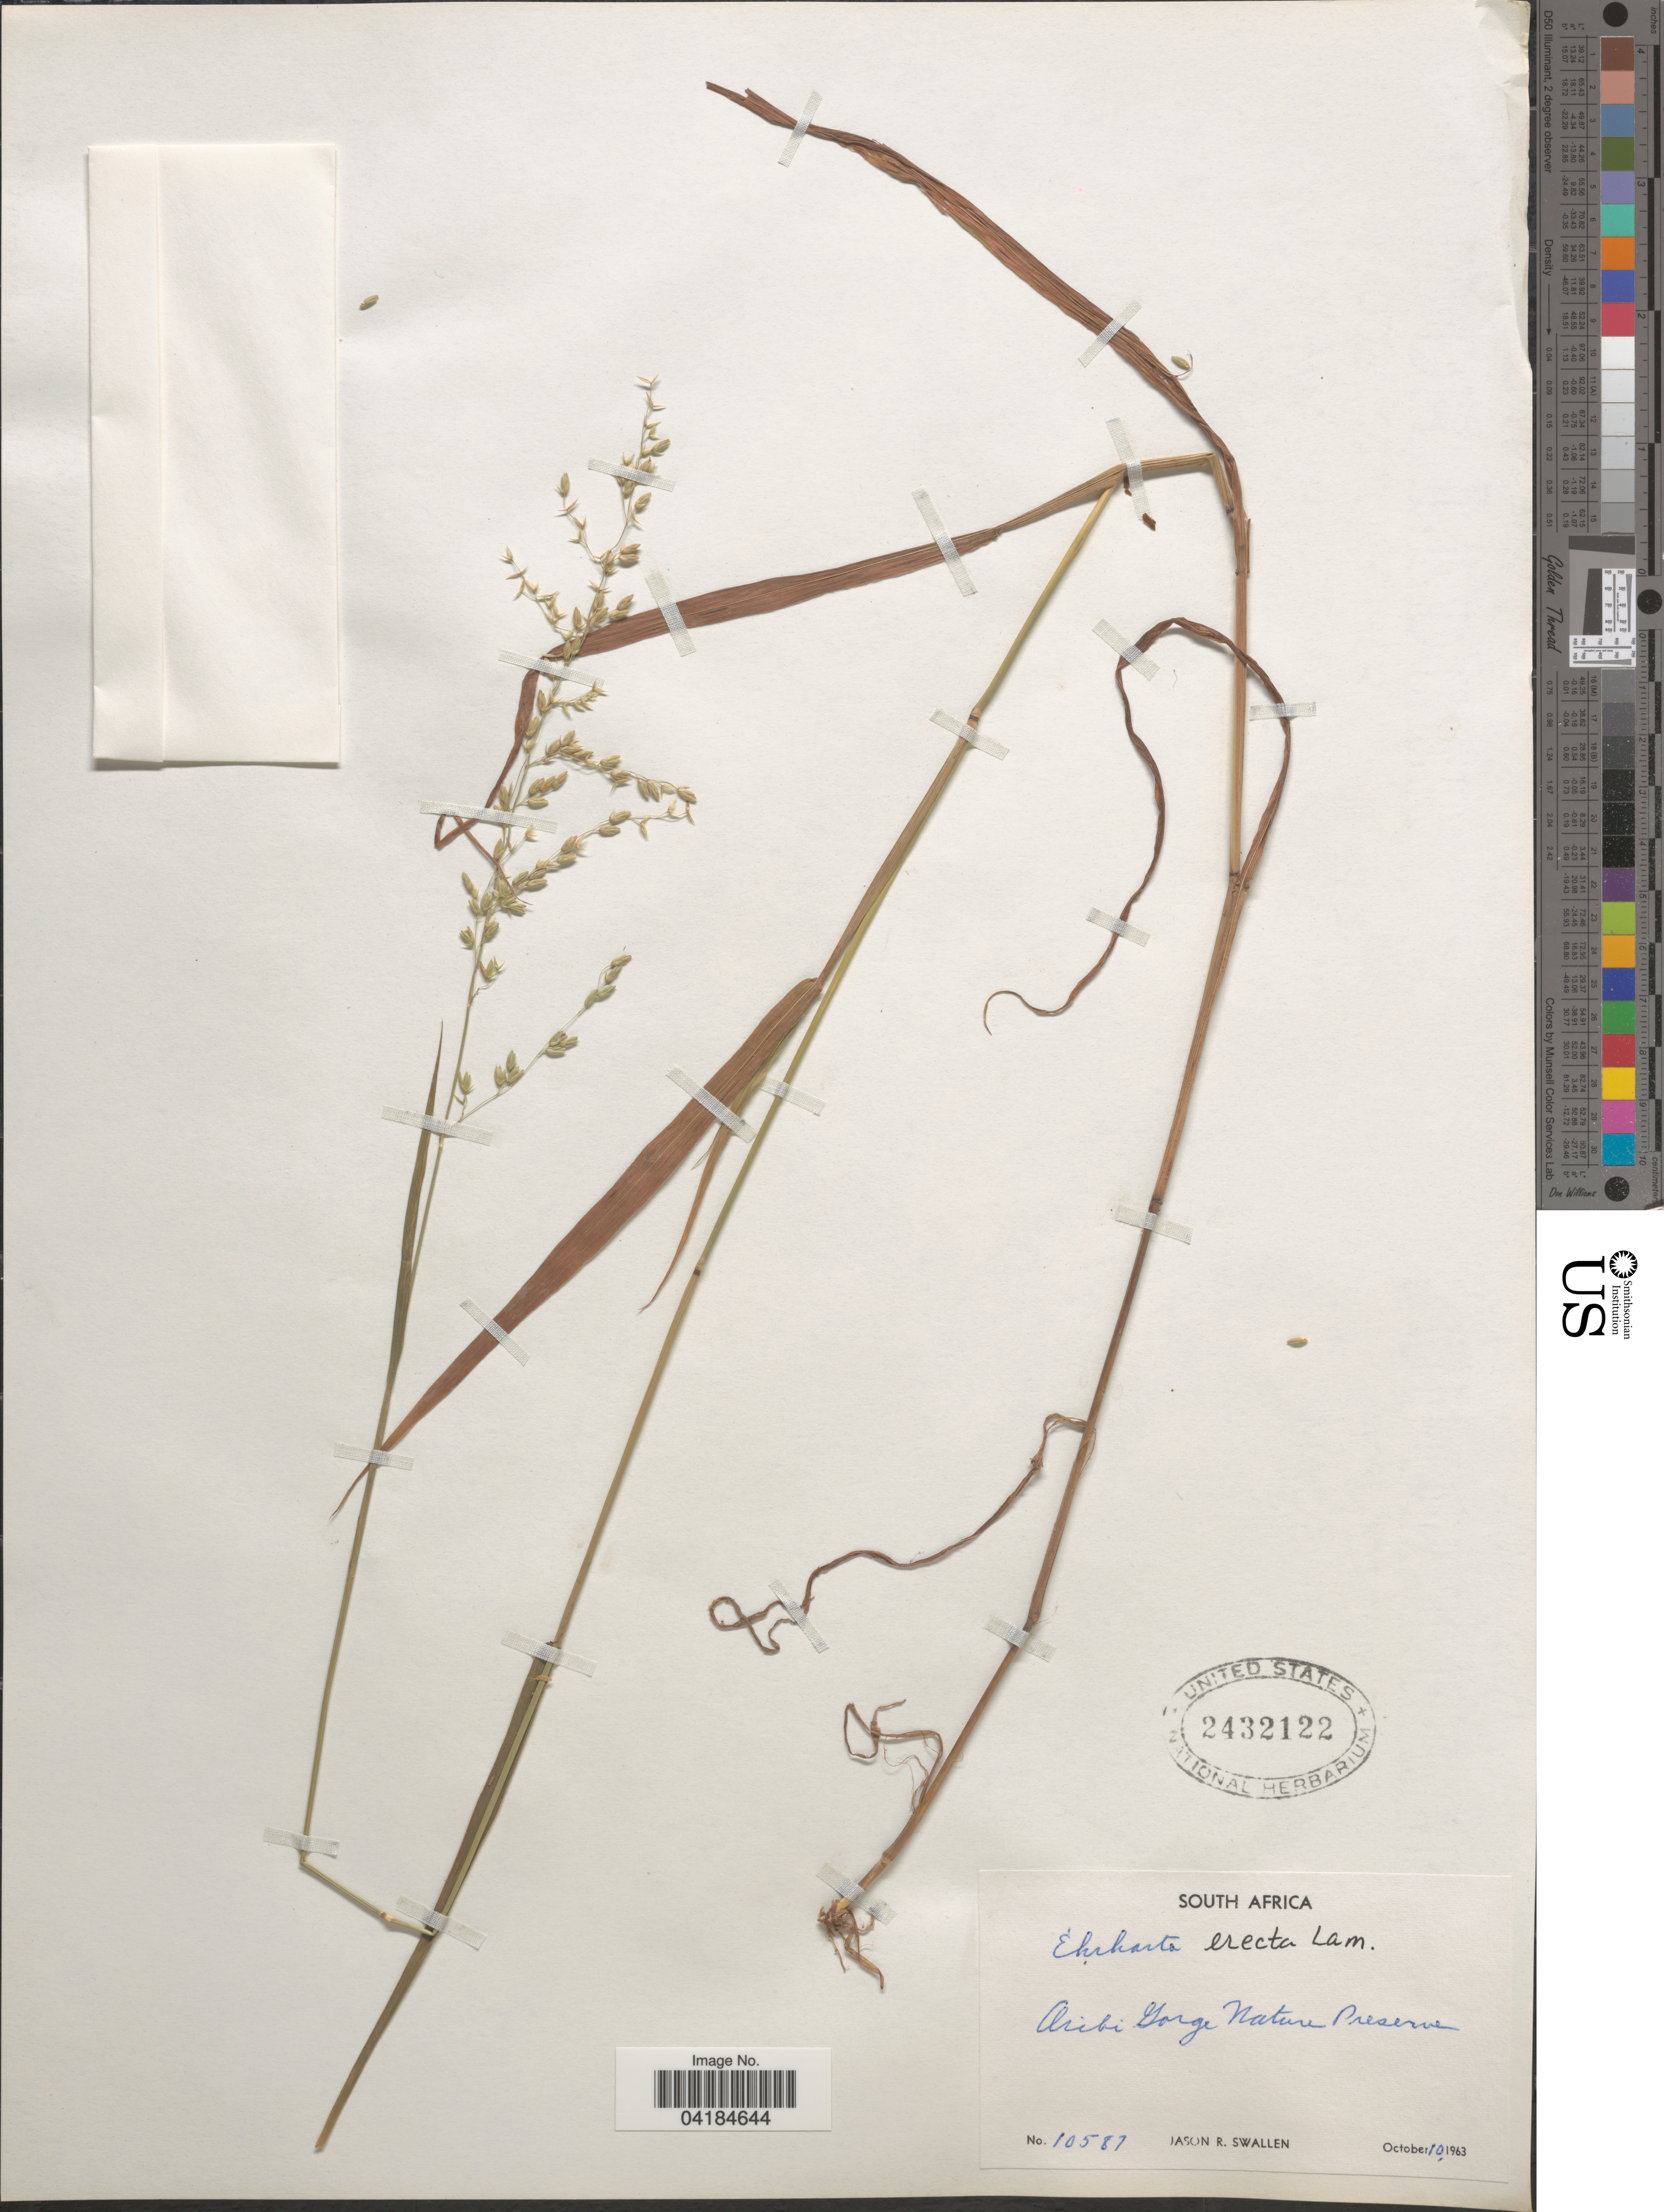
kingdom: Plantae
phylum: Tracheophyta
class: Liliopsida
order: Poales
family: Poaceae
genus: Ehrharta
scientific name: Ehrharta erecta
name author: Lam.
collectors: J. R. Swallen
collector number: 10587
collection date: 1963-10-10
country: South Africa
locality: Aribi Gorge Nature Preserve.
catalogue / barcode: US 2432122